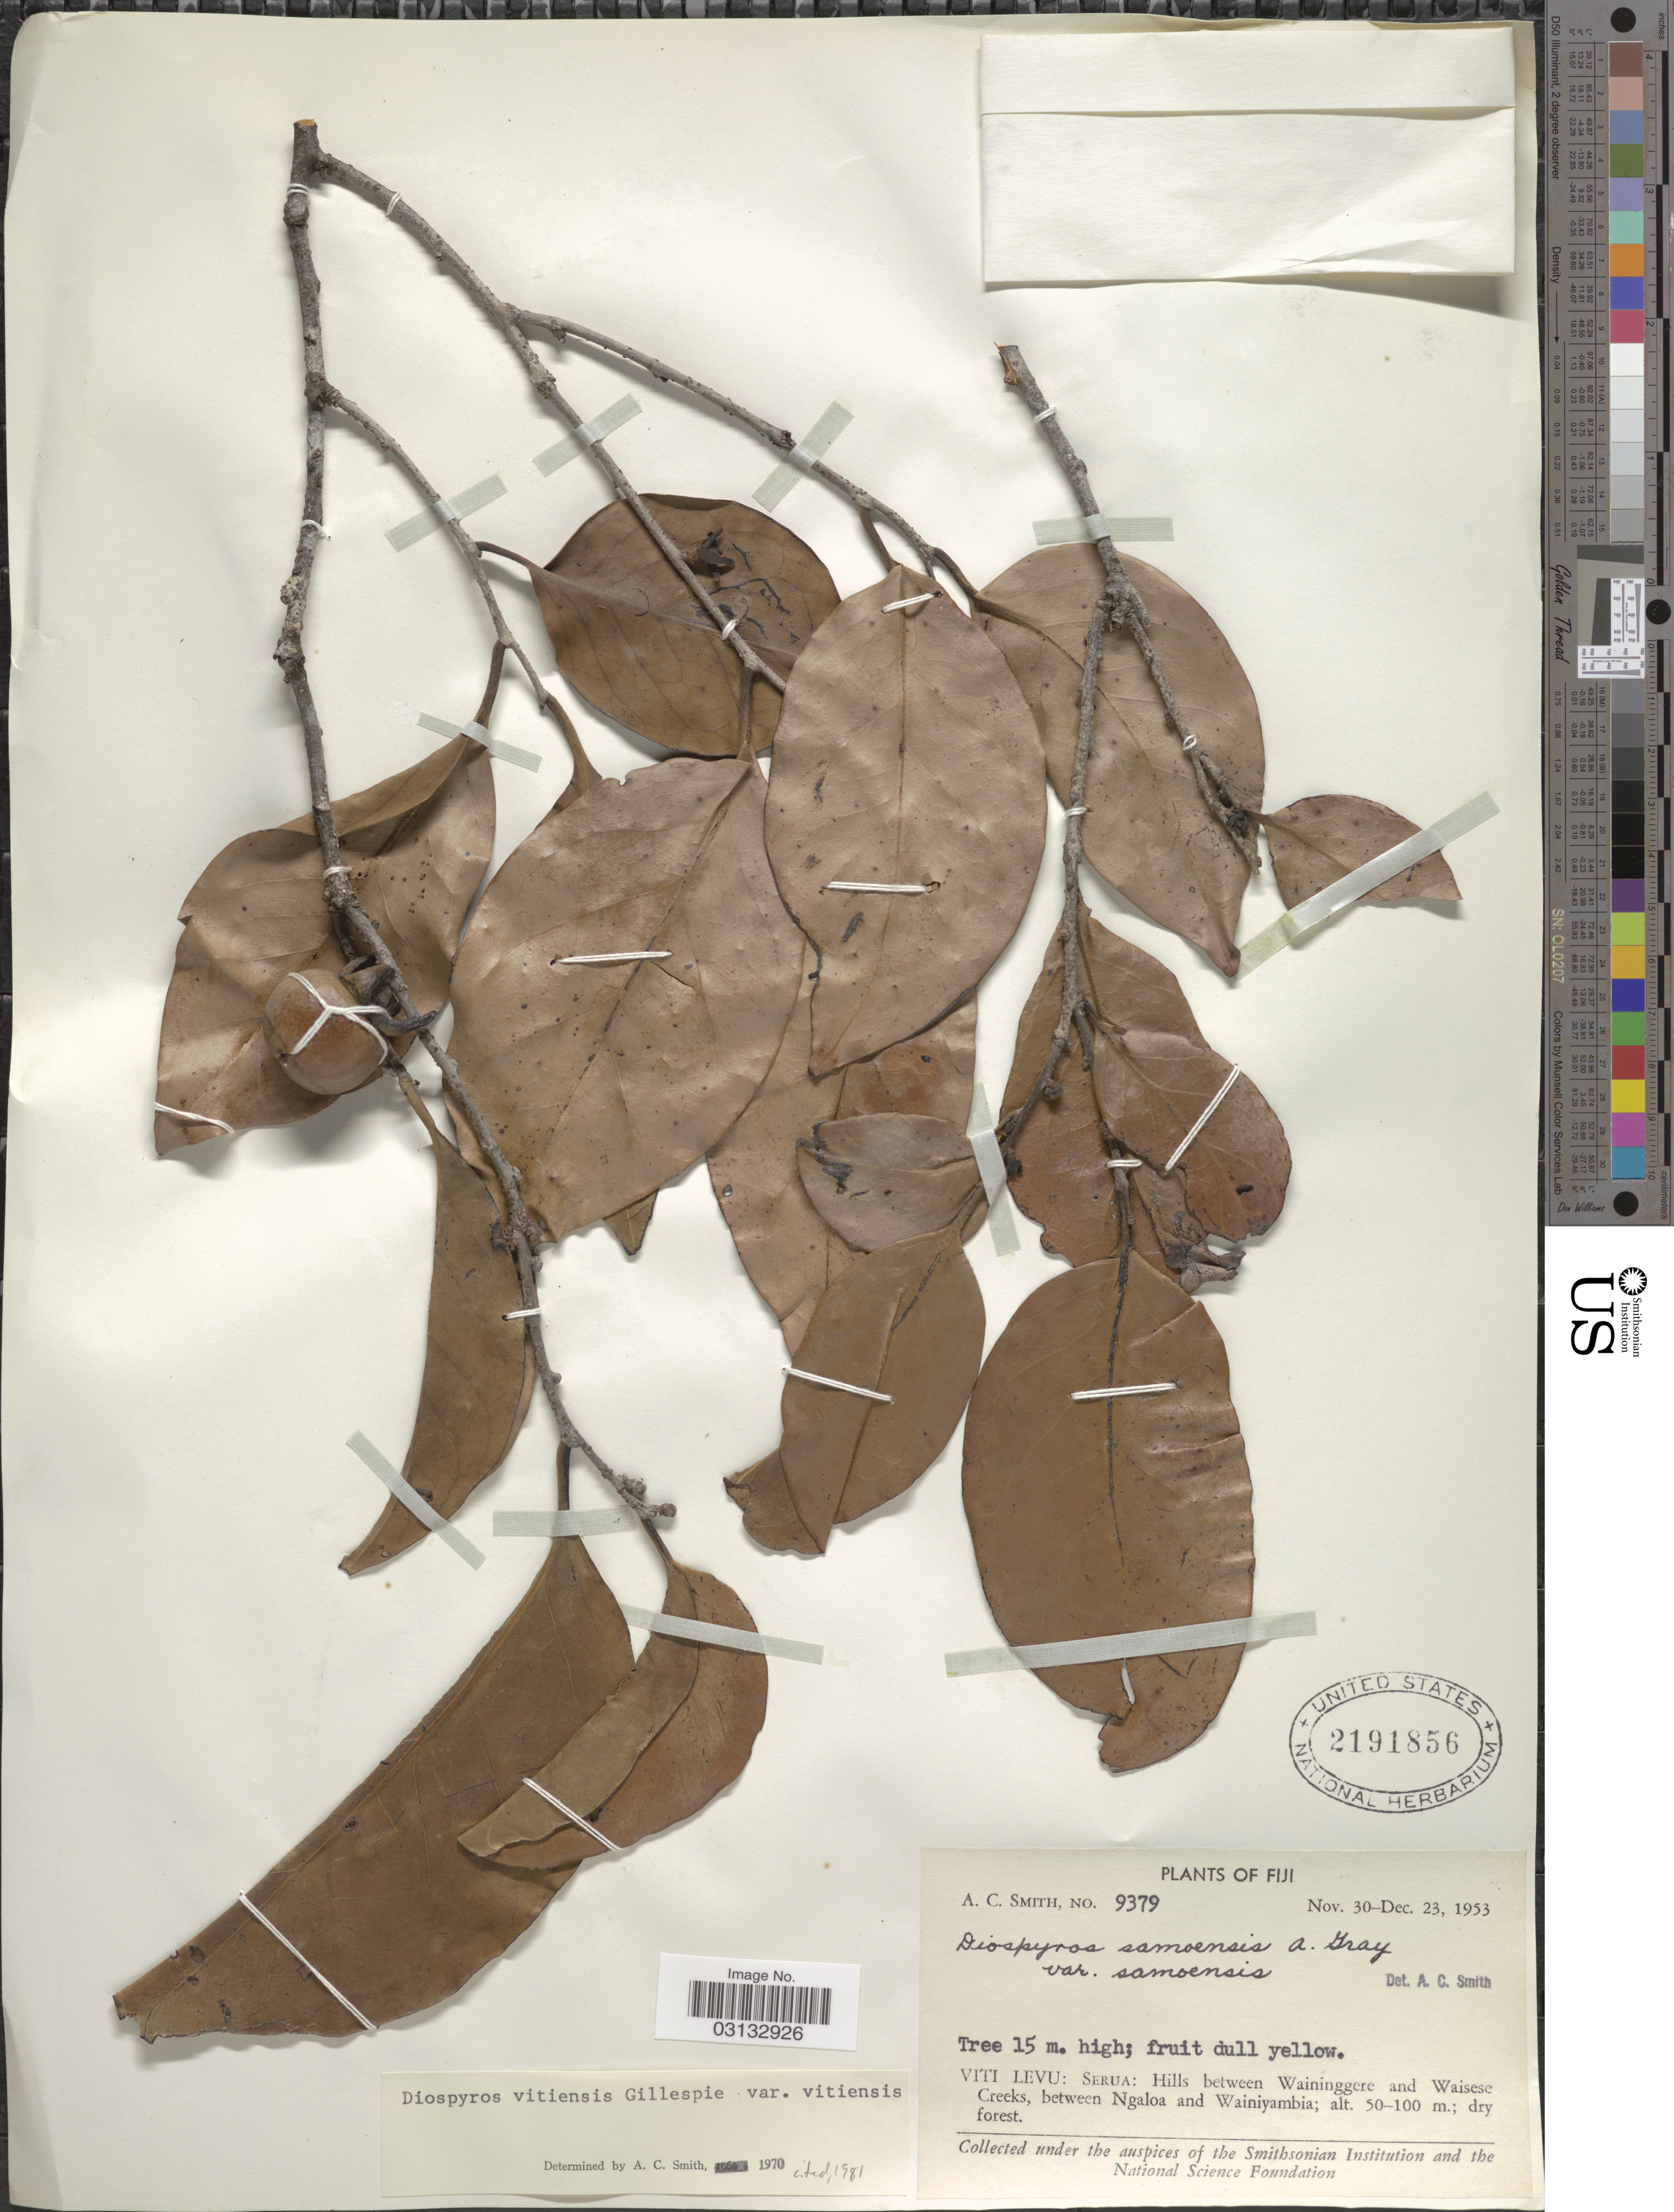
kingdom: Plantae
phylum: Tracheophyta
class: Magnoliopsida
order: Ericales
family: Ebenaceae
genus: Diospyros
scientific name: Diospyros vitiensis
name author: Gillespie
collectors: A. C. Smith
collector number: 9379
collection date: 1953-11-30/1953-12-23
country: Fiji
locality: Viti Levu: Serua: Hills between Waininggere and Waisese Creeks, between Ngaloa and Wainiyambia.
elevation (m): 50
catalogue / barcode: US 2191856